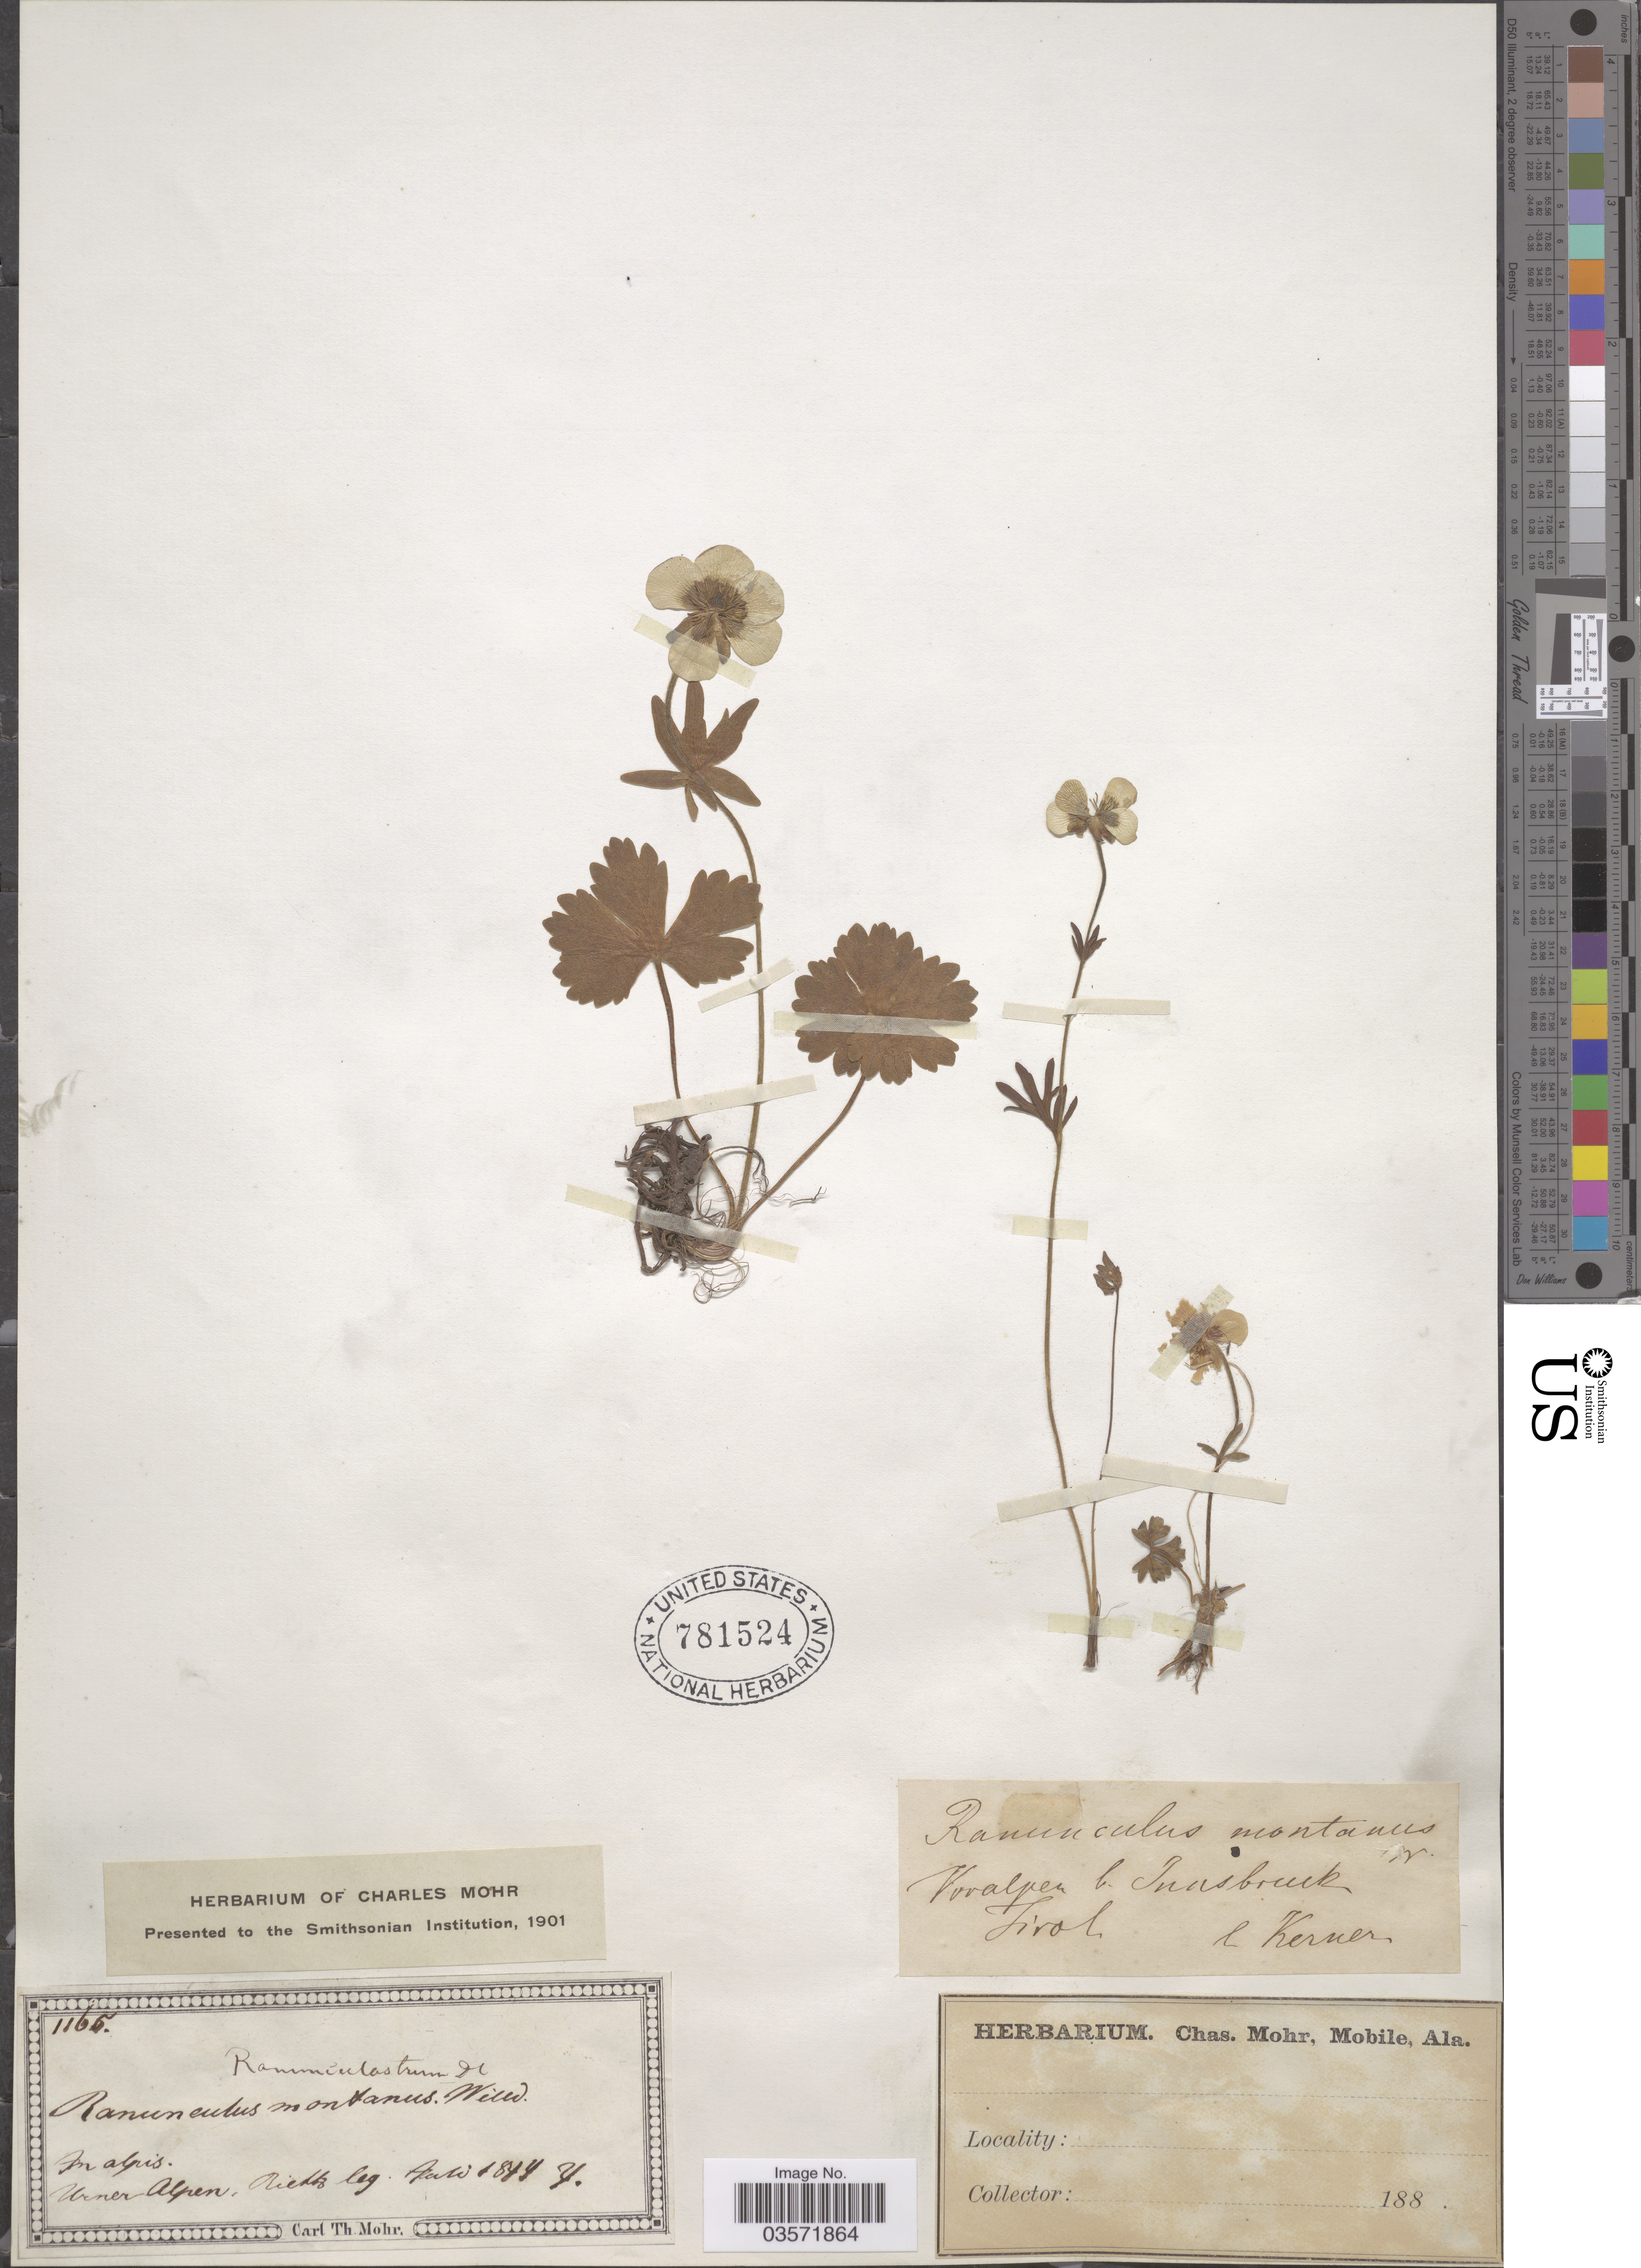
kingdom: Plantae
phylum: Tracheophyta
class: Magnoliopsida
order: Ranunculales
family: Ranunculaceae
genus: Ranunculus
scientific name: Ranunculus montanus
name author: Willd.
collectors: Collector illegible & -. Kerner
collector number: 1165*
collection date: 1844-07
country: Austria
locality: Voralpen b. Innsbruck. Tirol. In alpis. Urner Alpen.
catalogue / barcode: US 781524